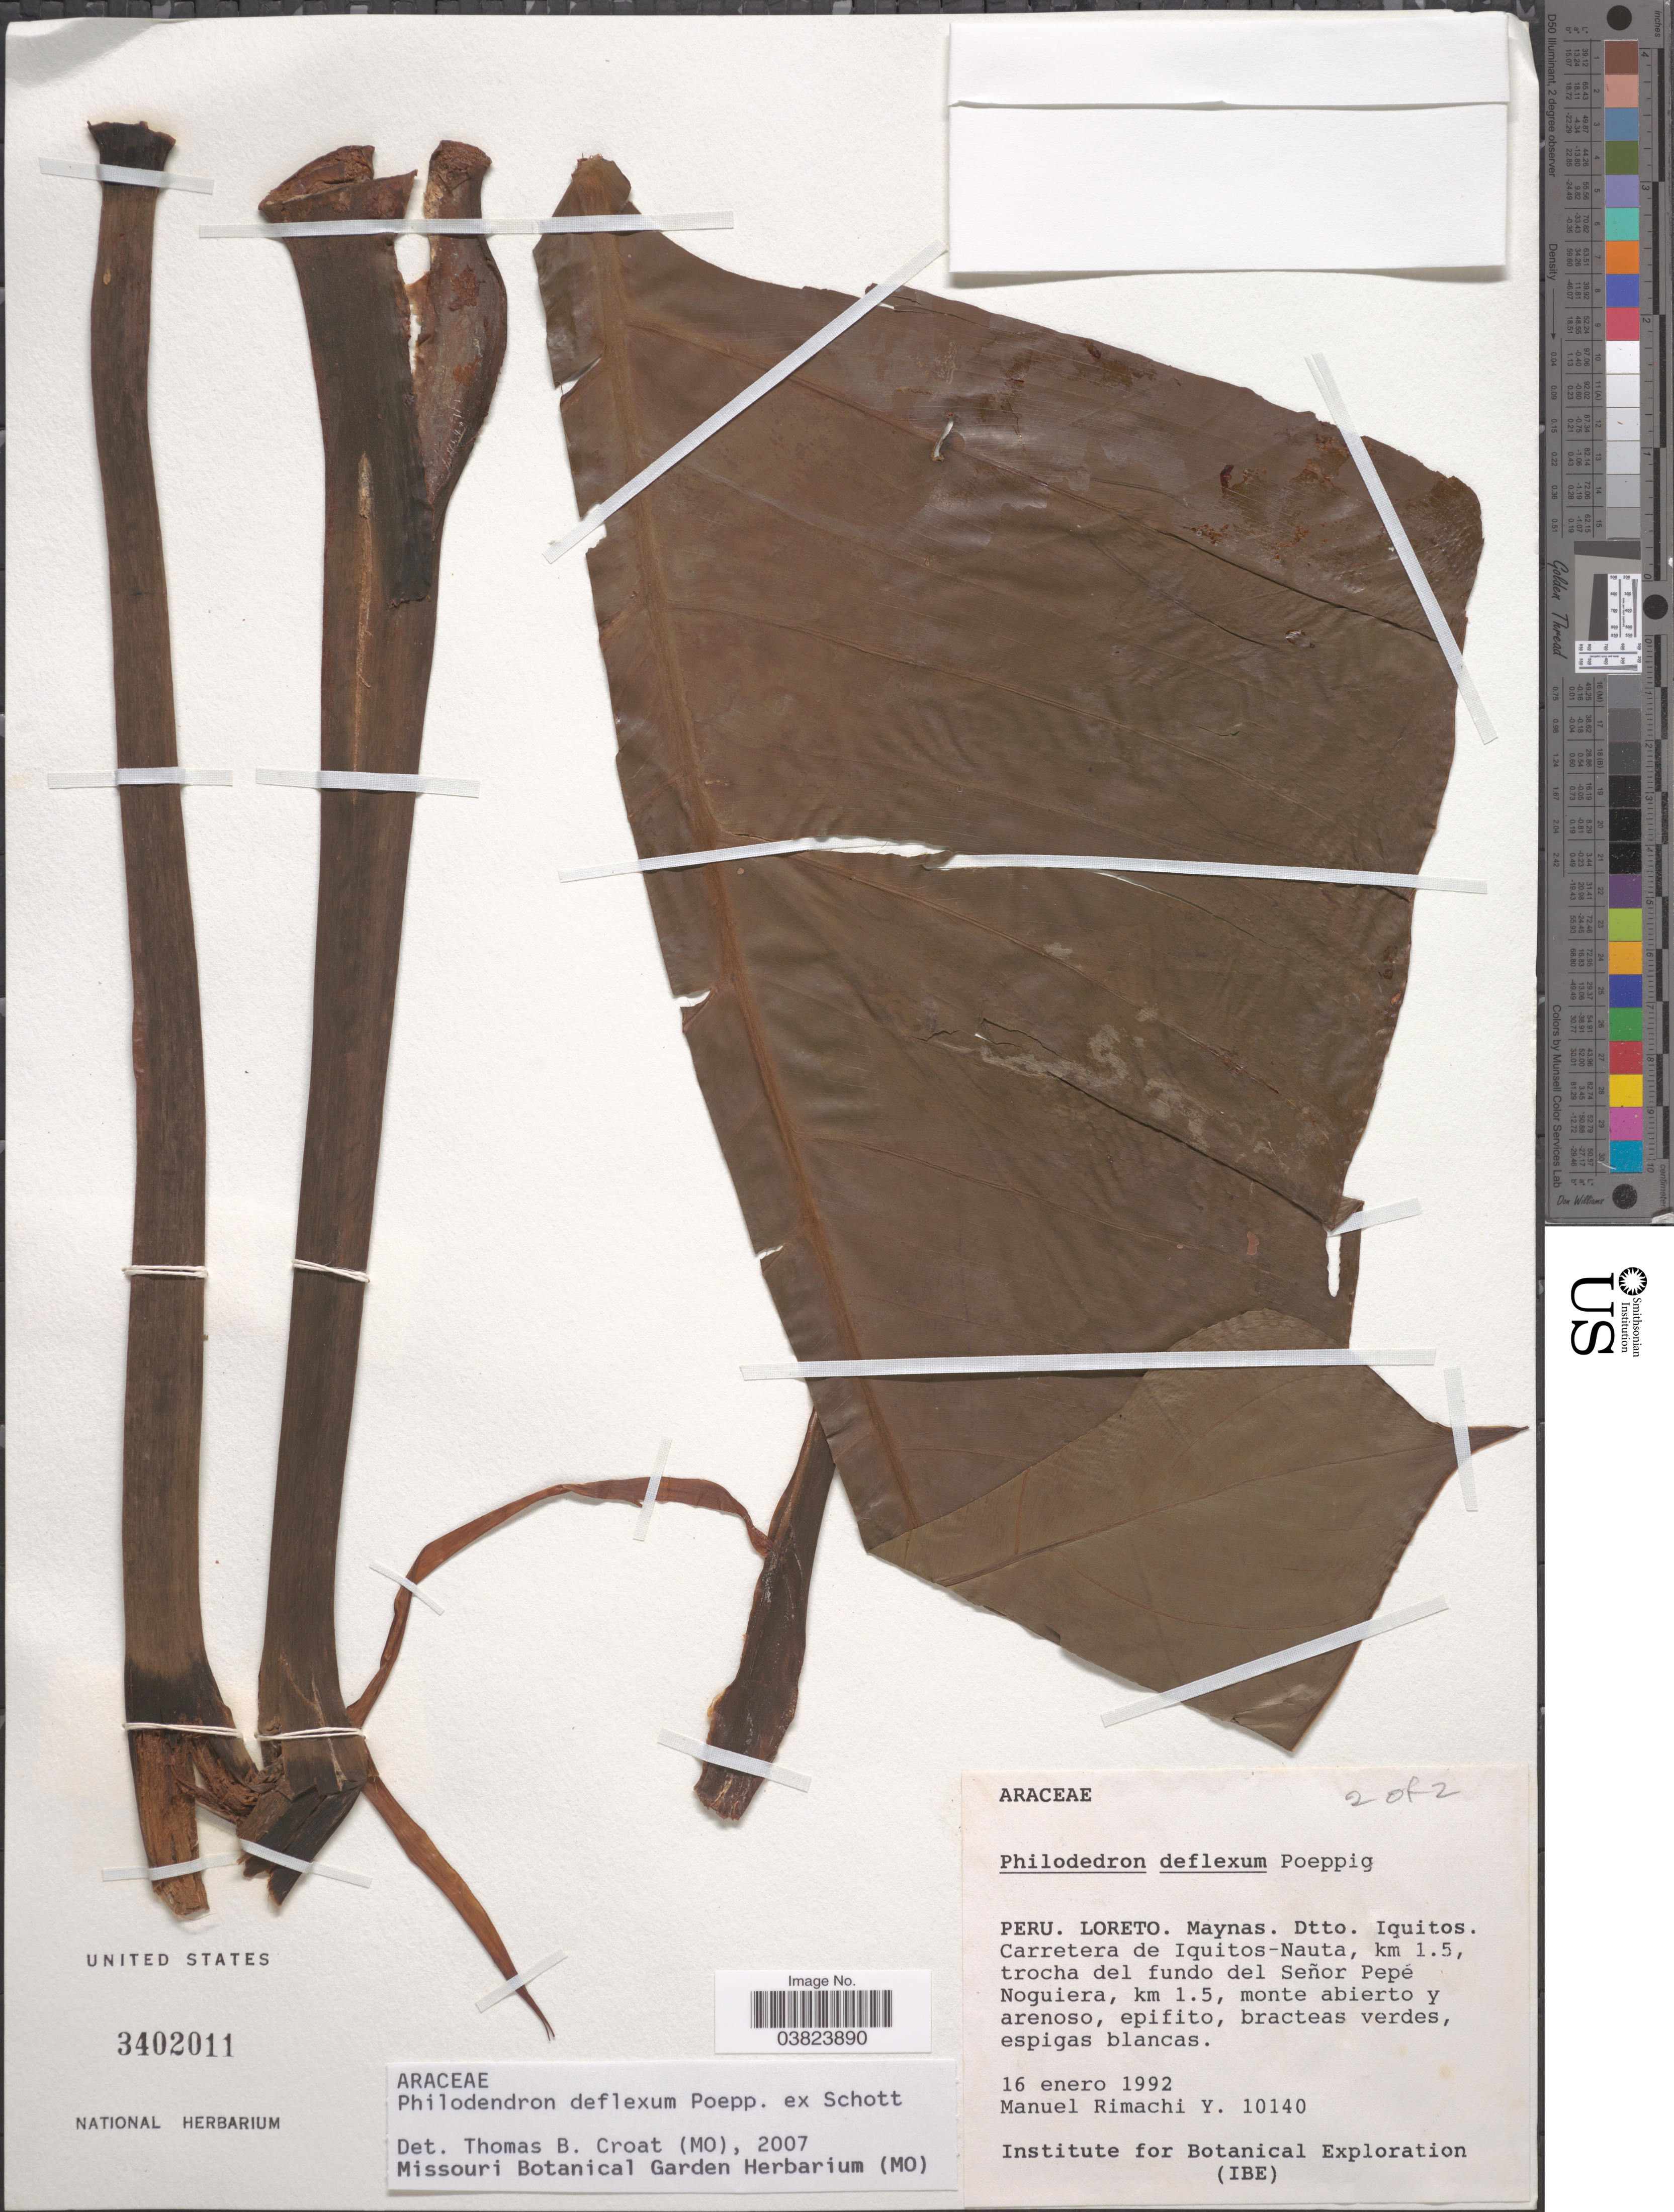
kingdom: Plantae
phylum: Tracheophyta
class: Liliopsida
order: Alismatales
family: Araceae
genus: Philodendron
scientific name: Philodendron deflexum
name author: Poepp. ex Schott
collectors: M. Rimachi Y.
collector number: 10140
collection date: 1992-01-16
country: Peru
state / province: Loreto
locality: Maynas. Dtto. Iquitos. Carretera de Iquitos-Nauta, km 1.5, trocha del fundo del Señor Pepé Noguiera, km 1.5, monte abierto y arenoso, epifito, bracteas verdes.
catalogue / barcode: US 3402011